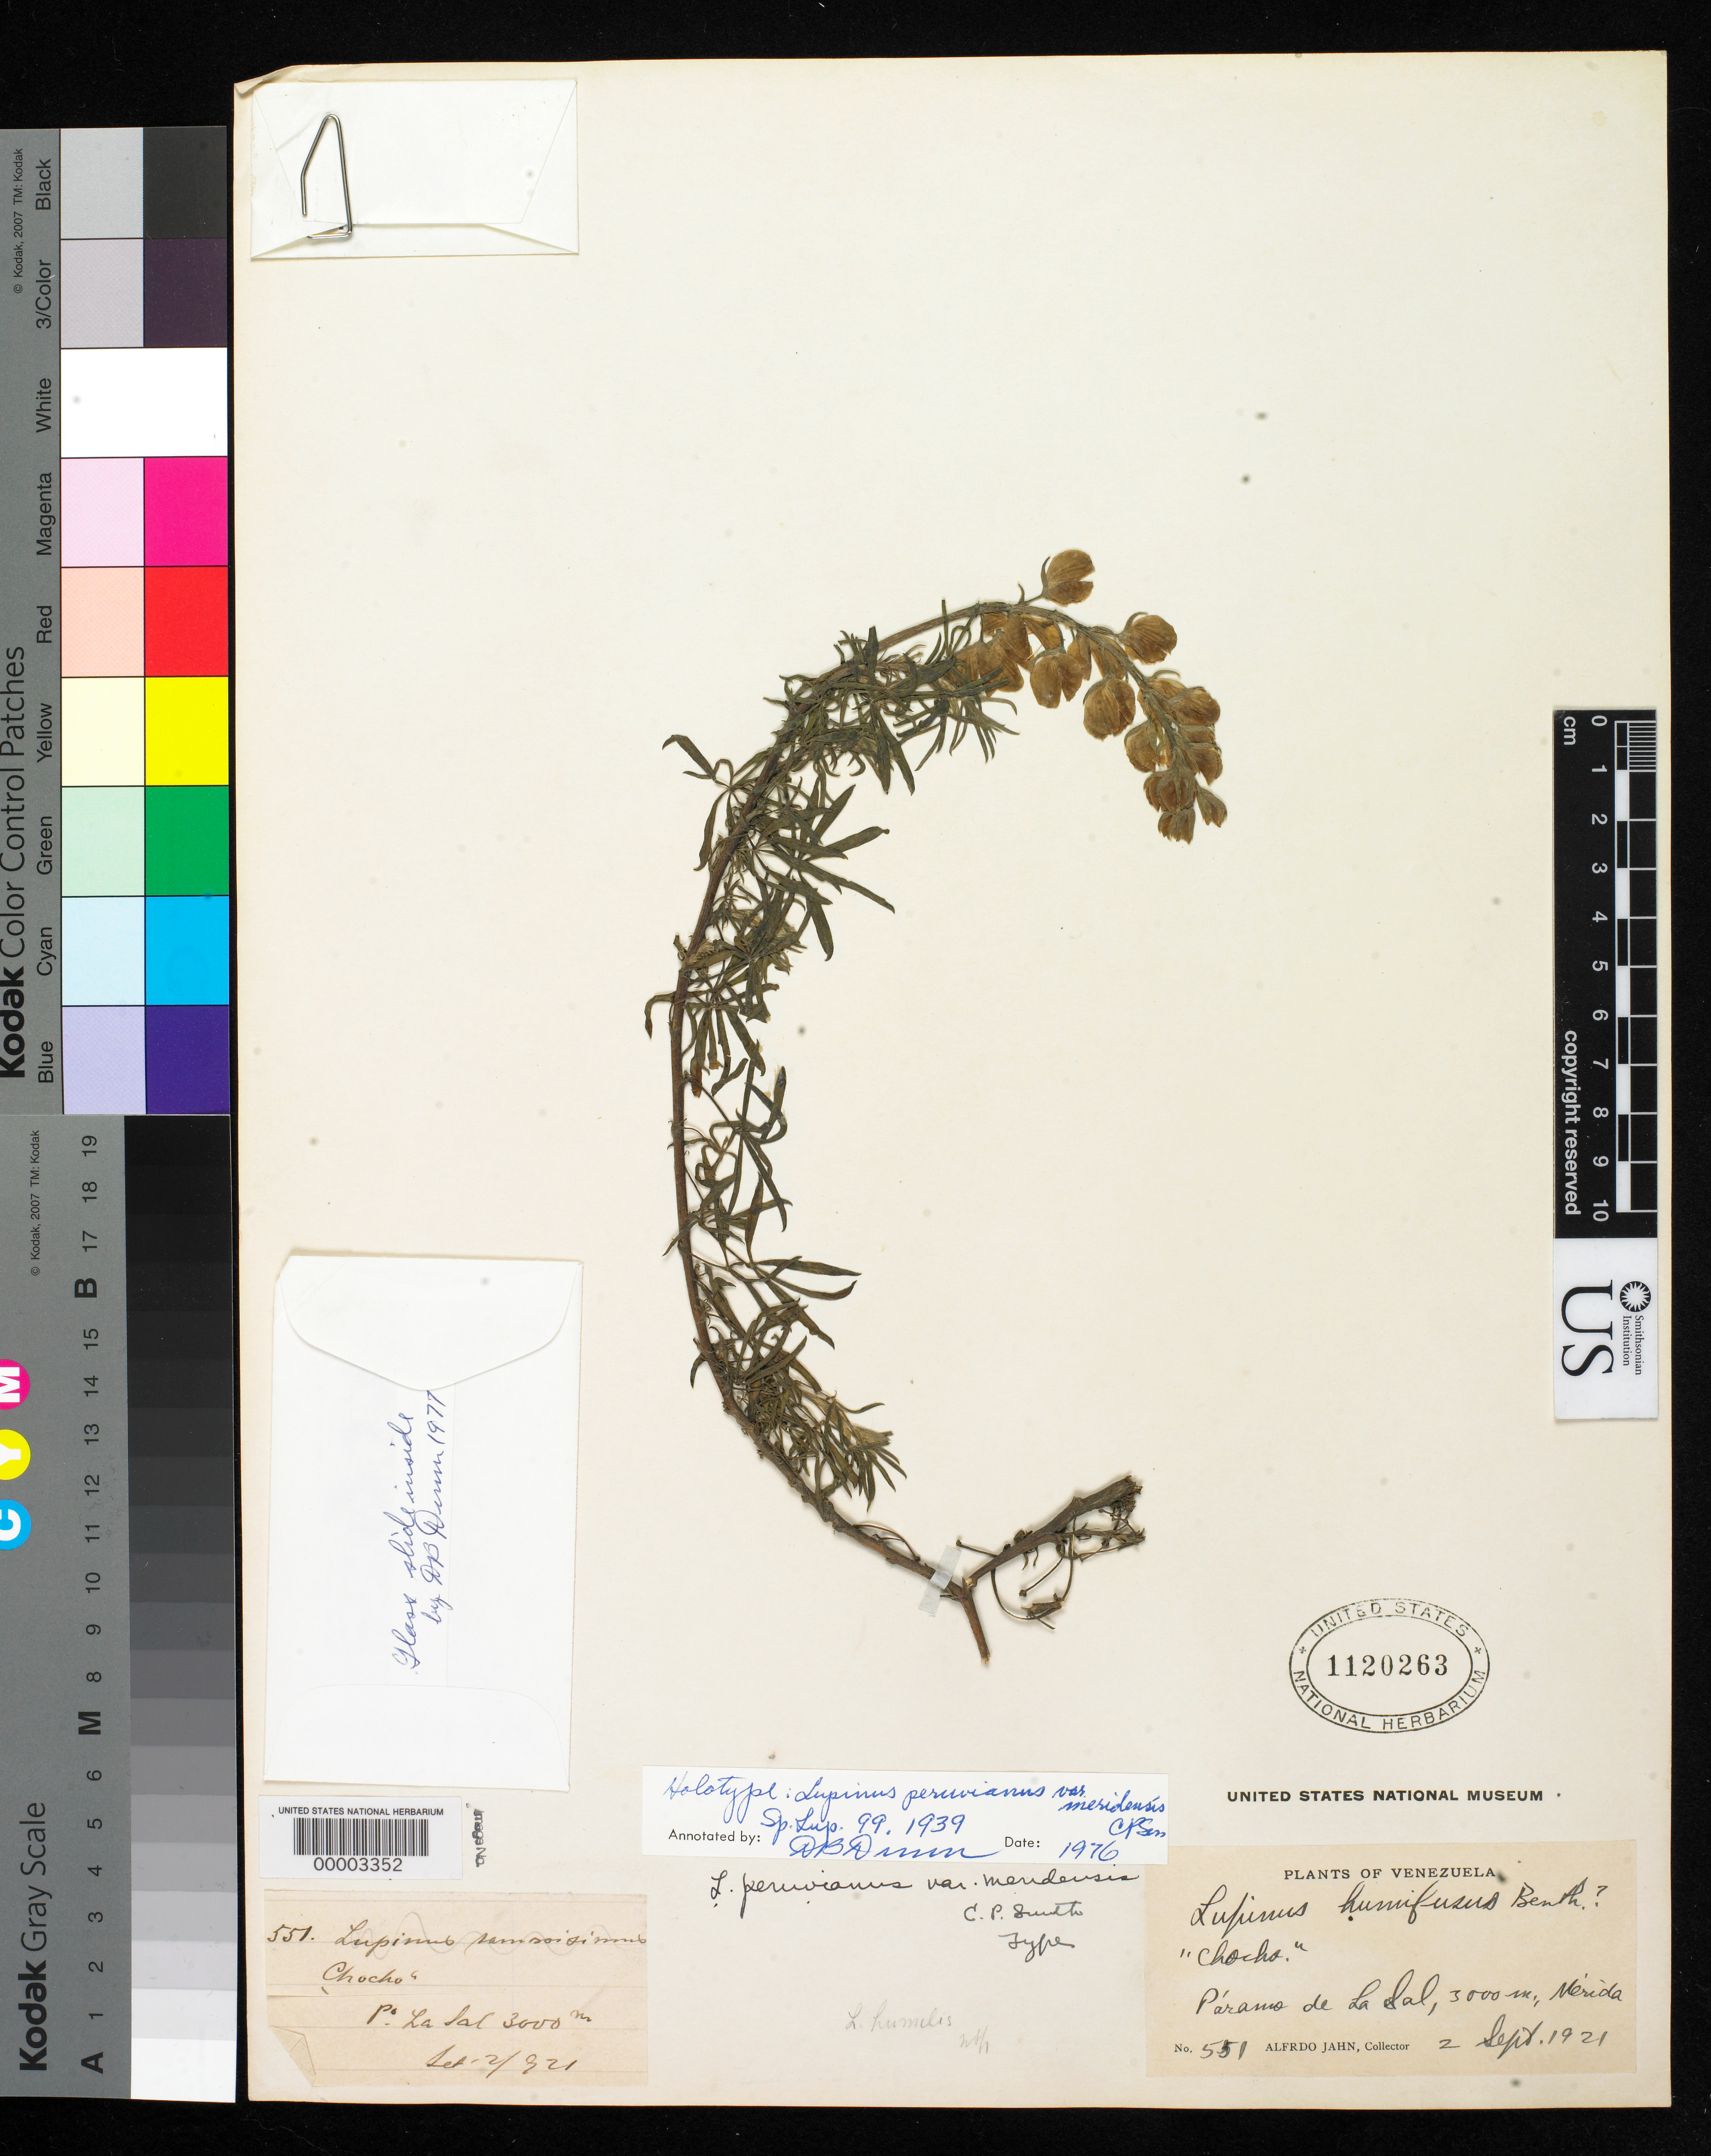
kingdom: Plantae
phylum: Tracheophyta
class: Magnoliopsida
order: Fabales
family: Fabaceae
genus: Lupinus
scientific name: Lupinus peruvianus var. meridensis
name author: C.P. Sm.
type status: Holotype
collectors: A. Jahn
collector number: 551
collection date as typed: Sep 1921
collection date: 1921-09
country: Venezuela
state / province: Mérida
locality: Paramo de Las Sal. [Las Salinas ?]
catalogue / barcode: US 1120263